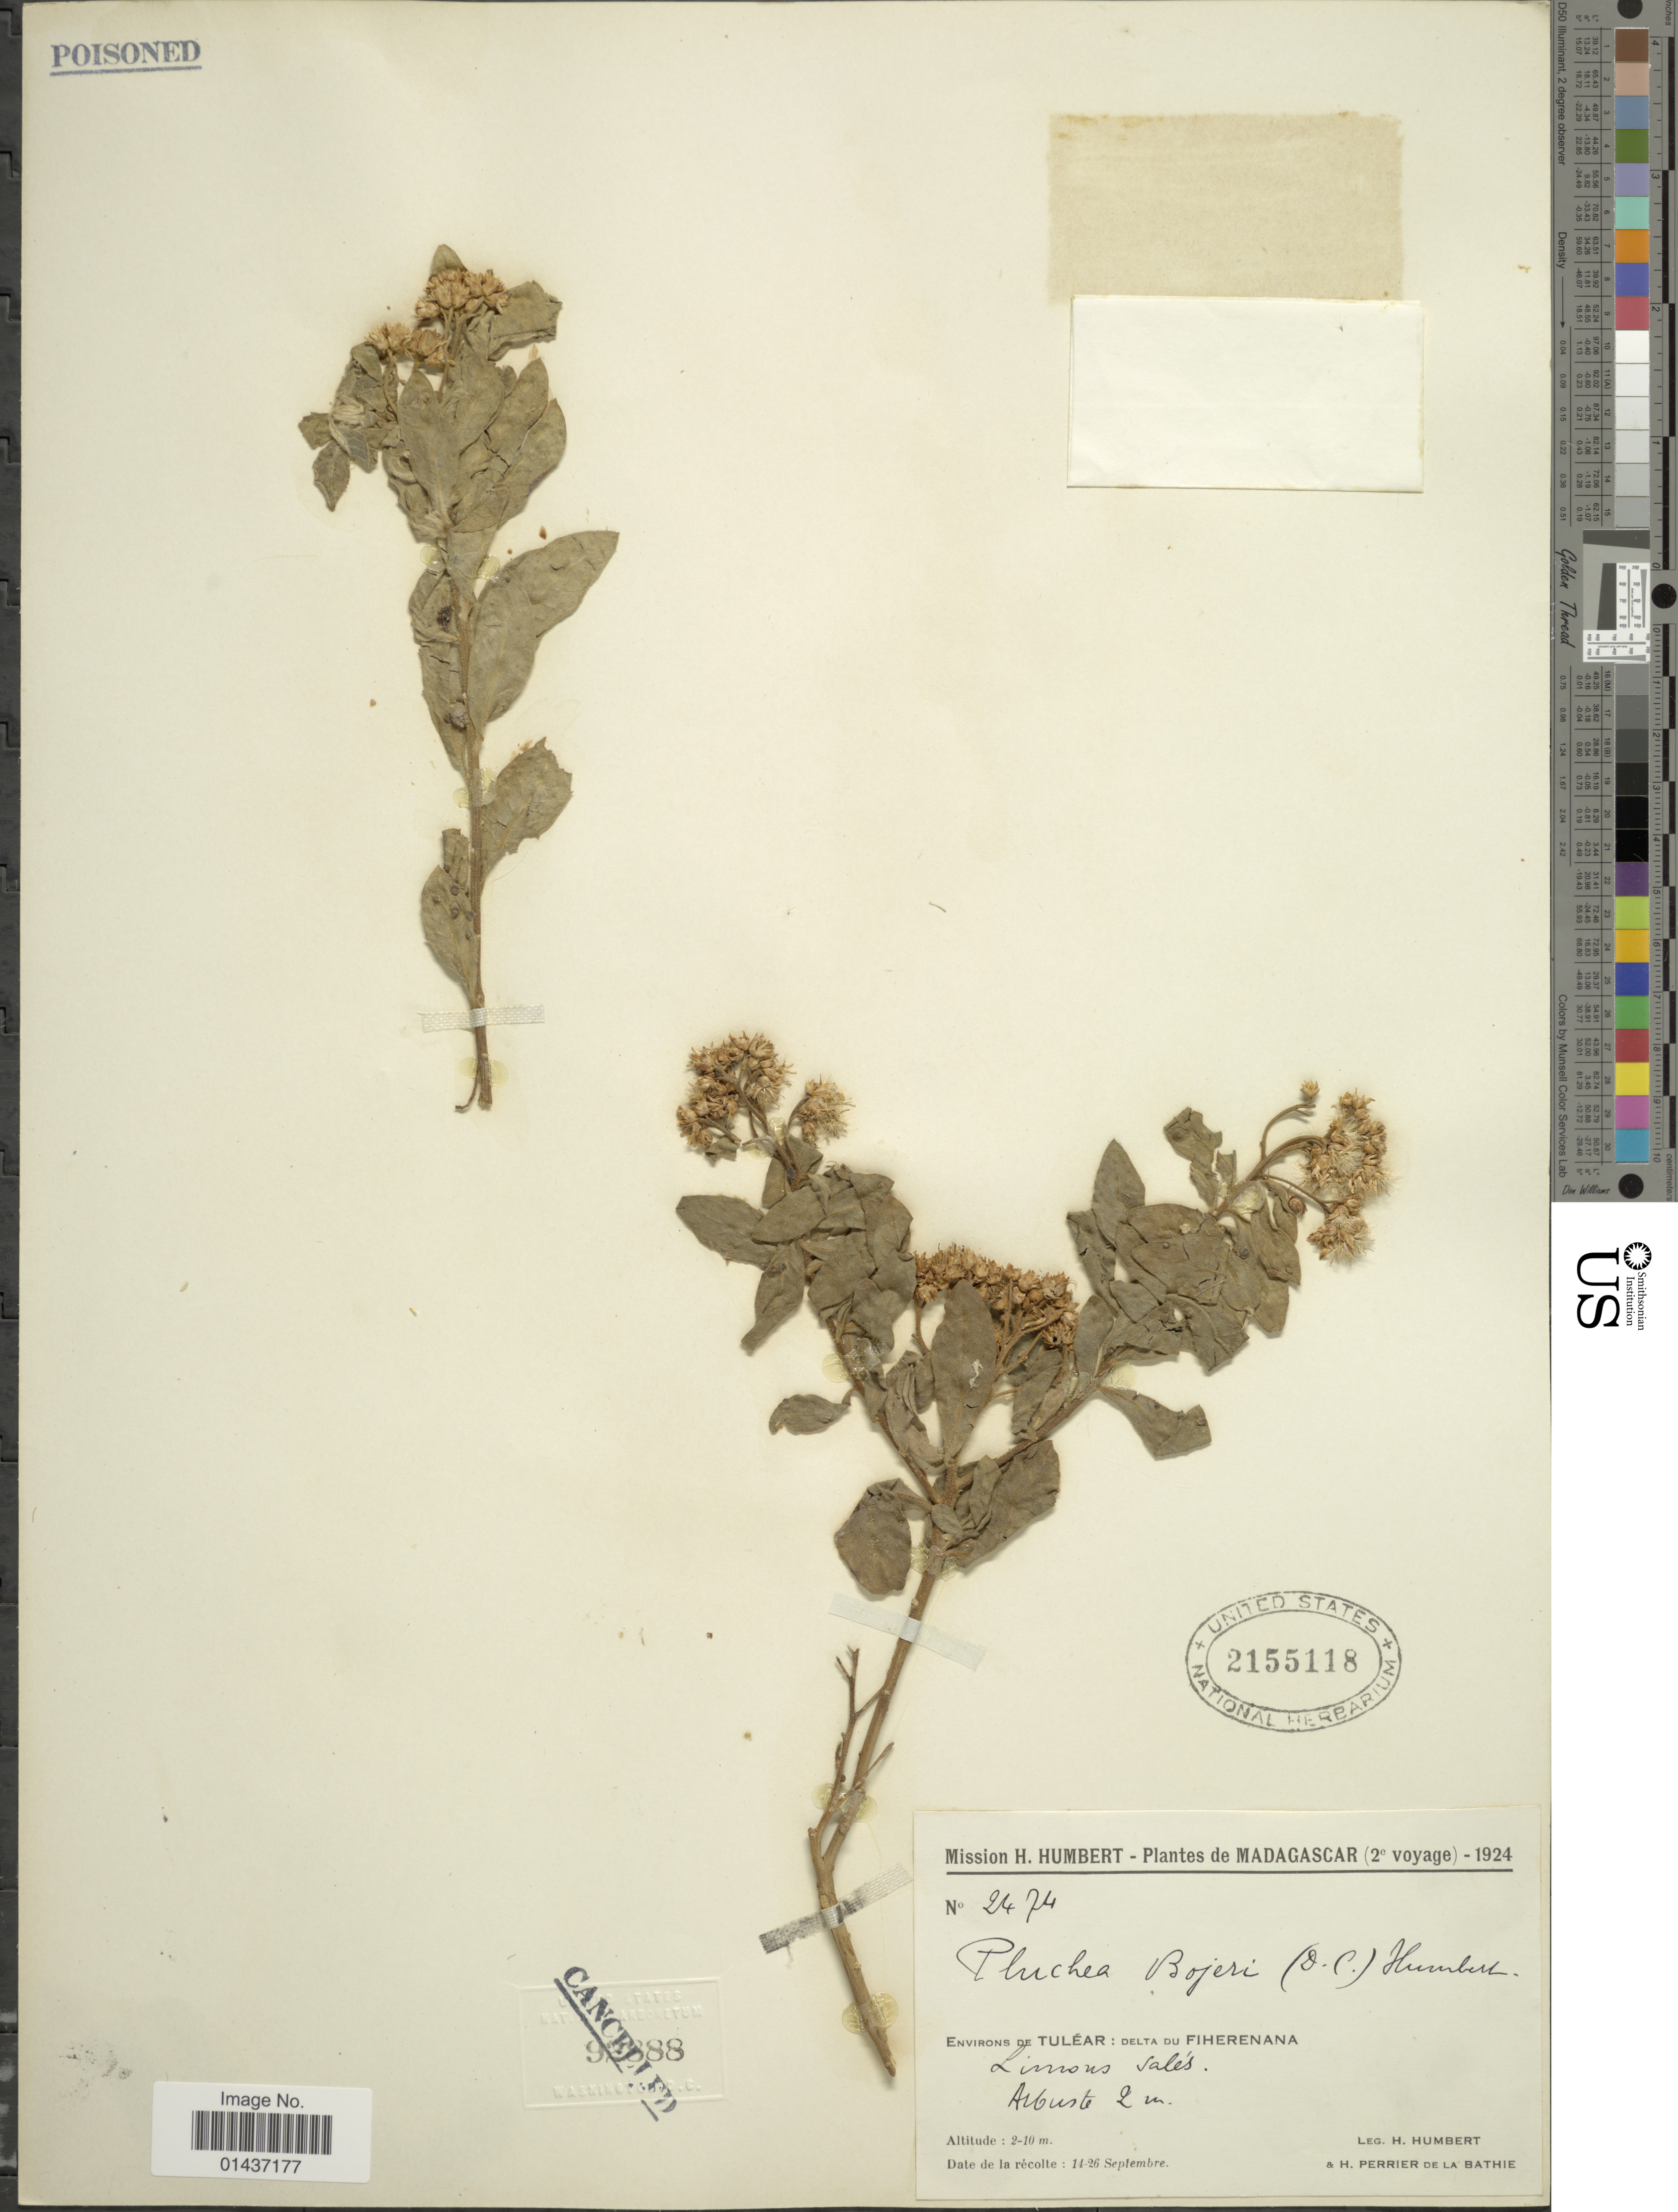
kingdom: Plantae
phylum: Tracheophyta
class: Magnoliopsida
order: Asterales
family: Asteraceae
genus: Pluchea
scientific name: Pluchea bojeri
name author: (DC.) Humbert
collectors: H. Humbert & H. Perrier de la Bâthie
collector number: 2474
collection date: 1924-09-14/1924-09-26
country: Madagascar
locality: Environs de Tuléar: Delta du Fiherenana, Limons Salés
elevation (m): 2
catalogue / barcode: US 2155118